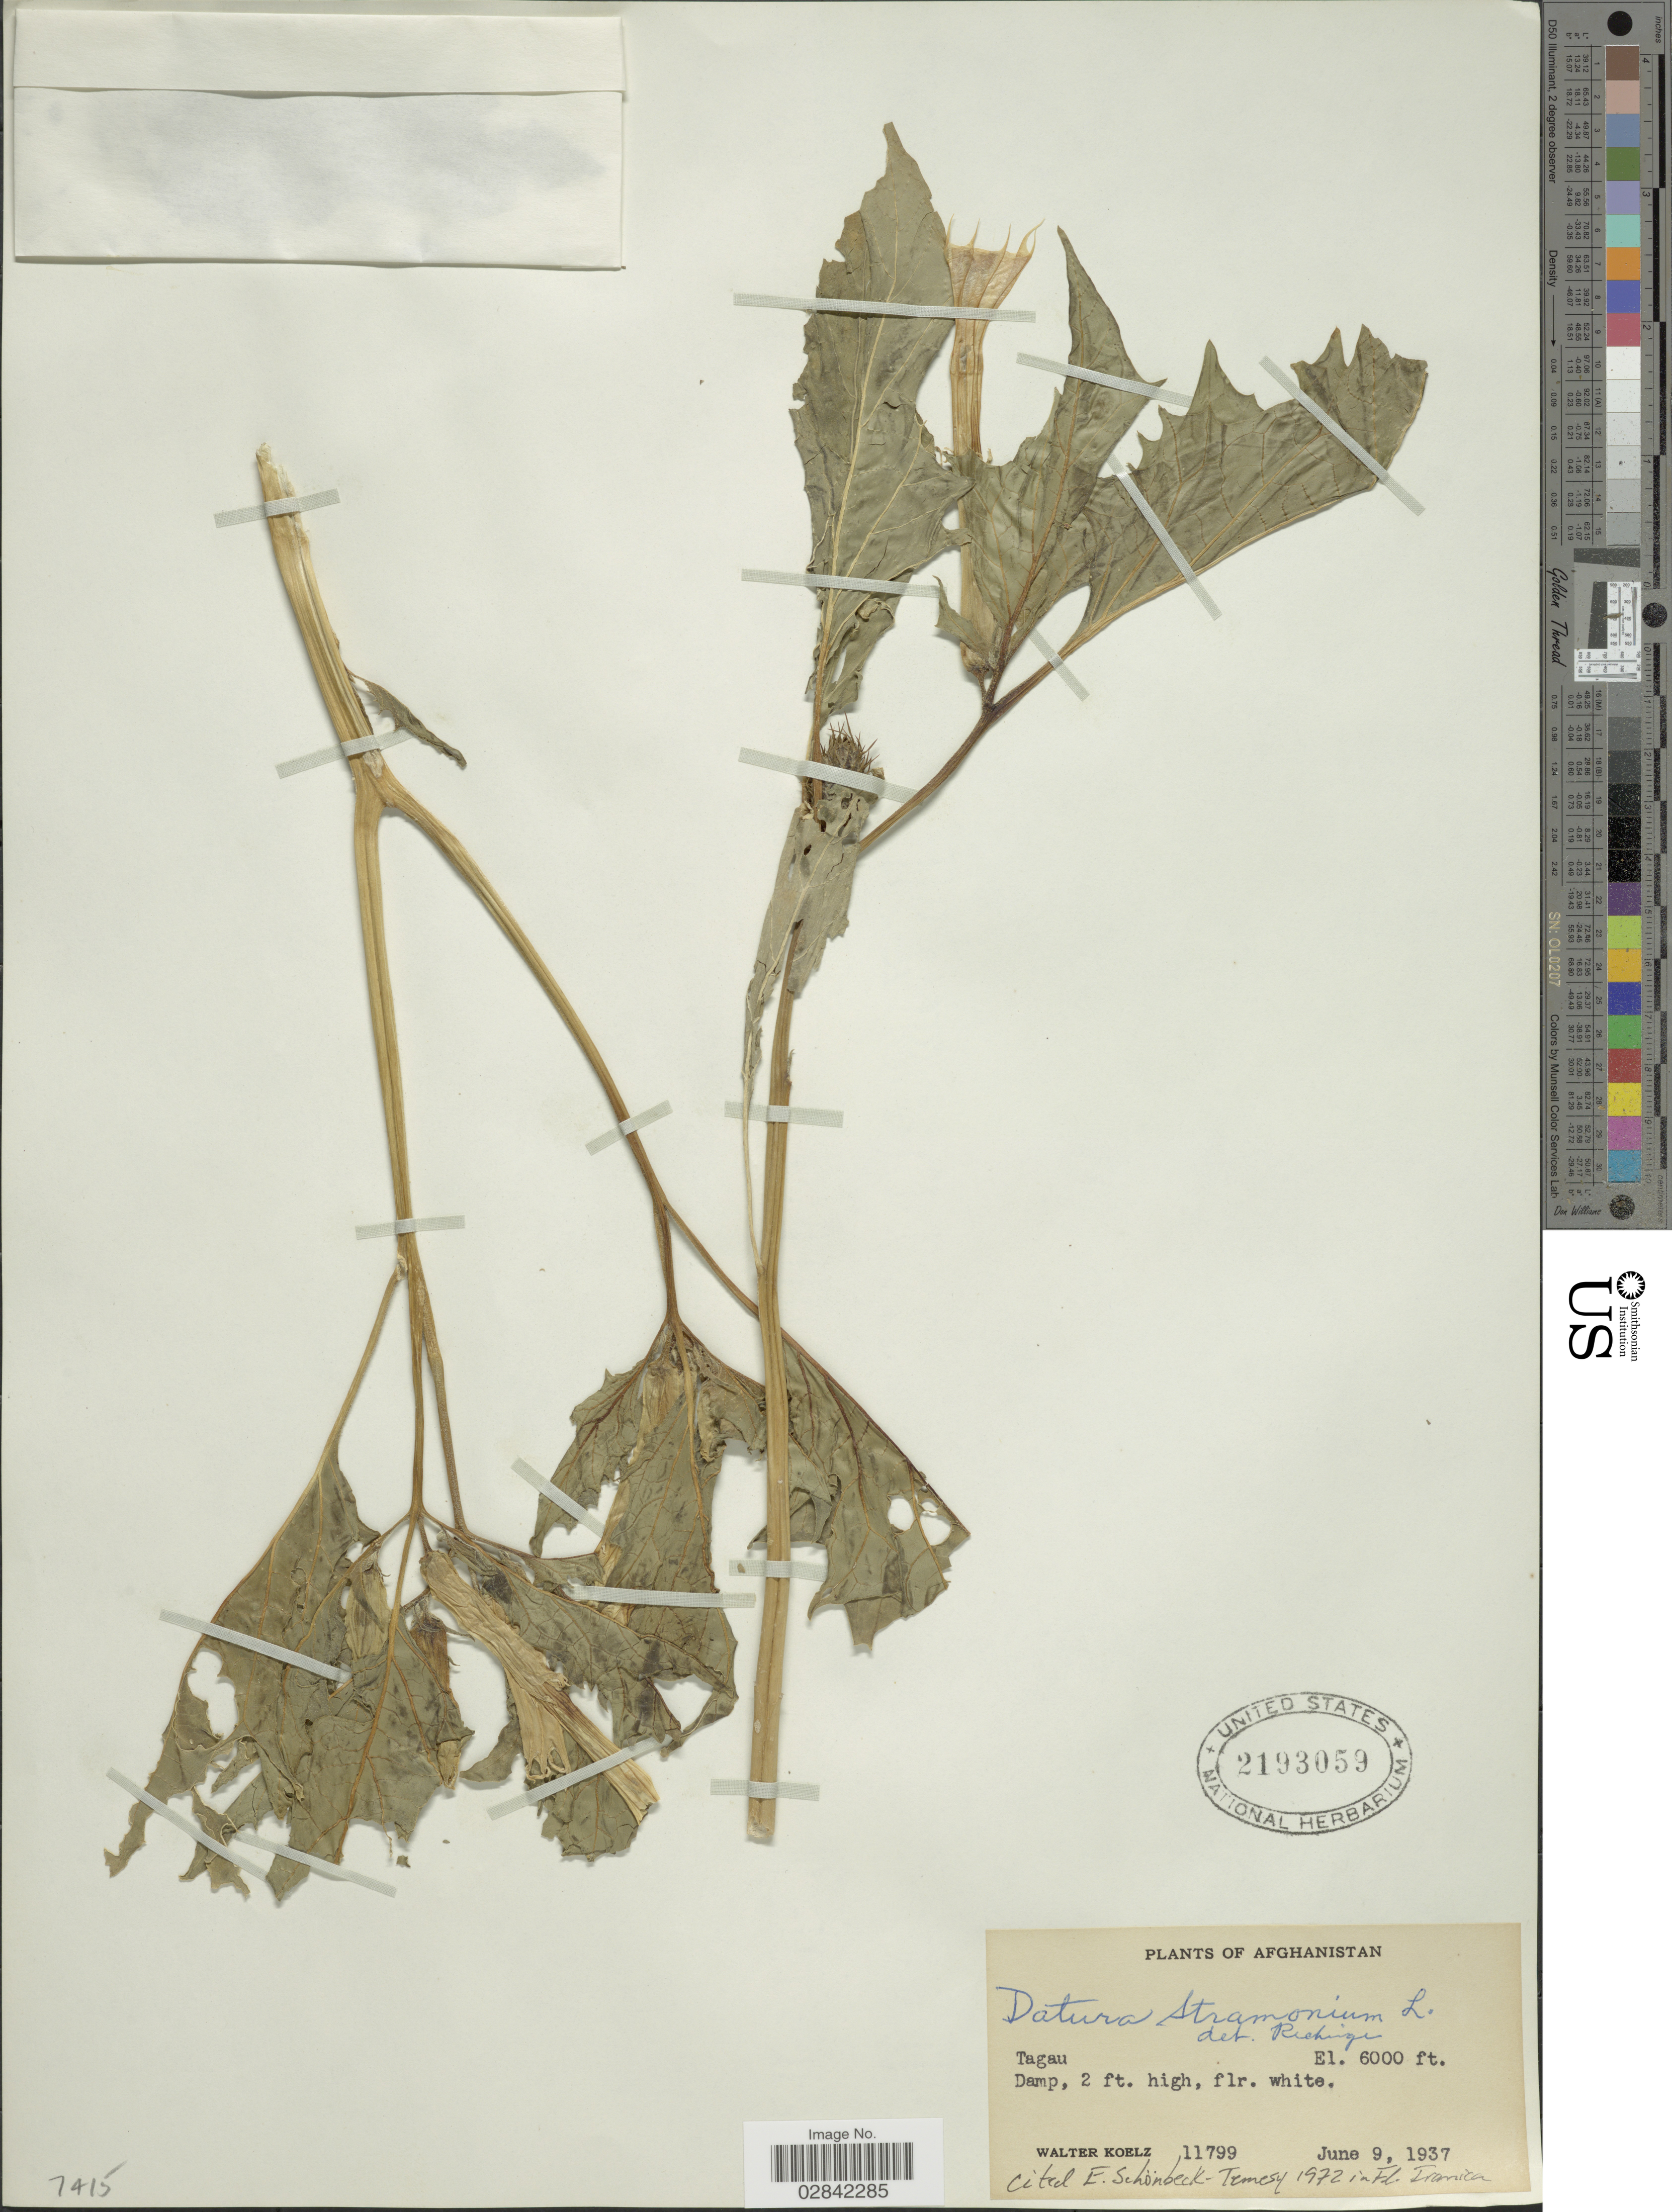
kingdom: Plantae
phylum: Tracheophyta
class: Magnoliopsida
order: Solanales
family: Solanaceae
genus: Datura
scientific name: Datura stramonium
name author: L.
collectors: W. N. Koelz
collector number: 11799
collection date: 1937-06-09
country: Afghanistan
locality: Tagau.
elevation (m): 1829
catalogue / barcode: US 2193059